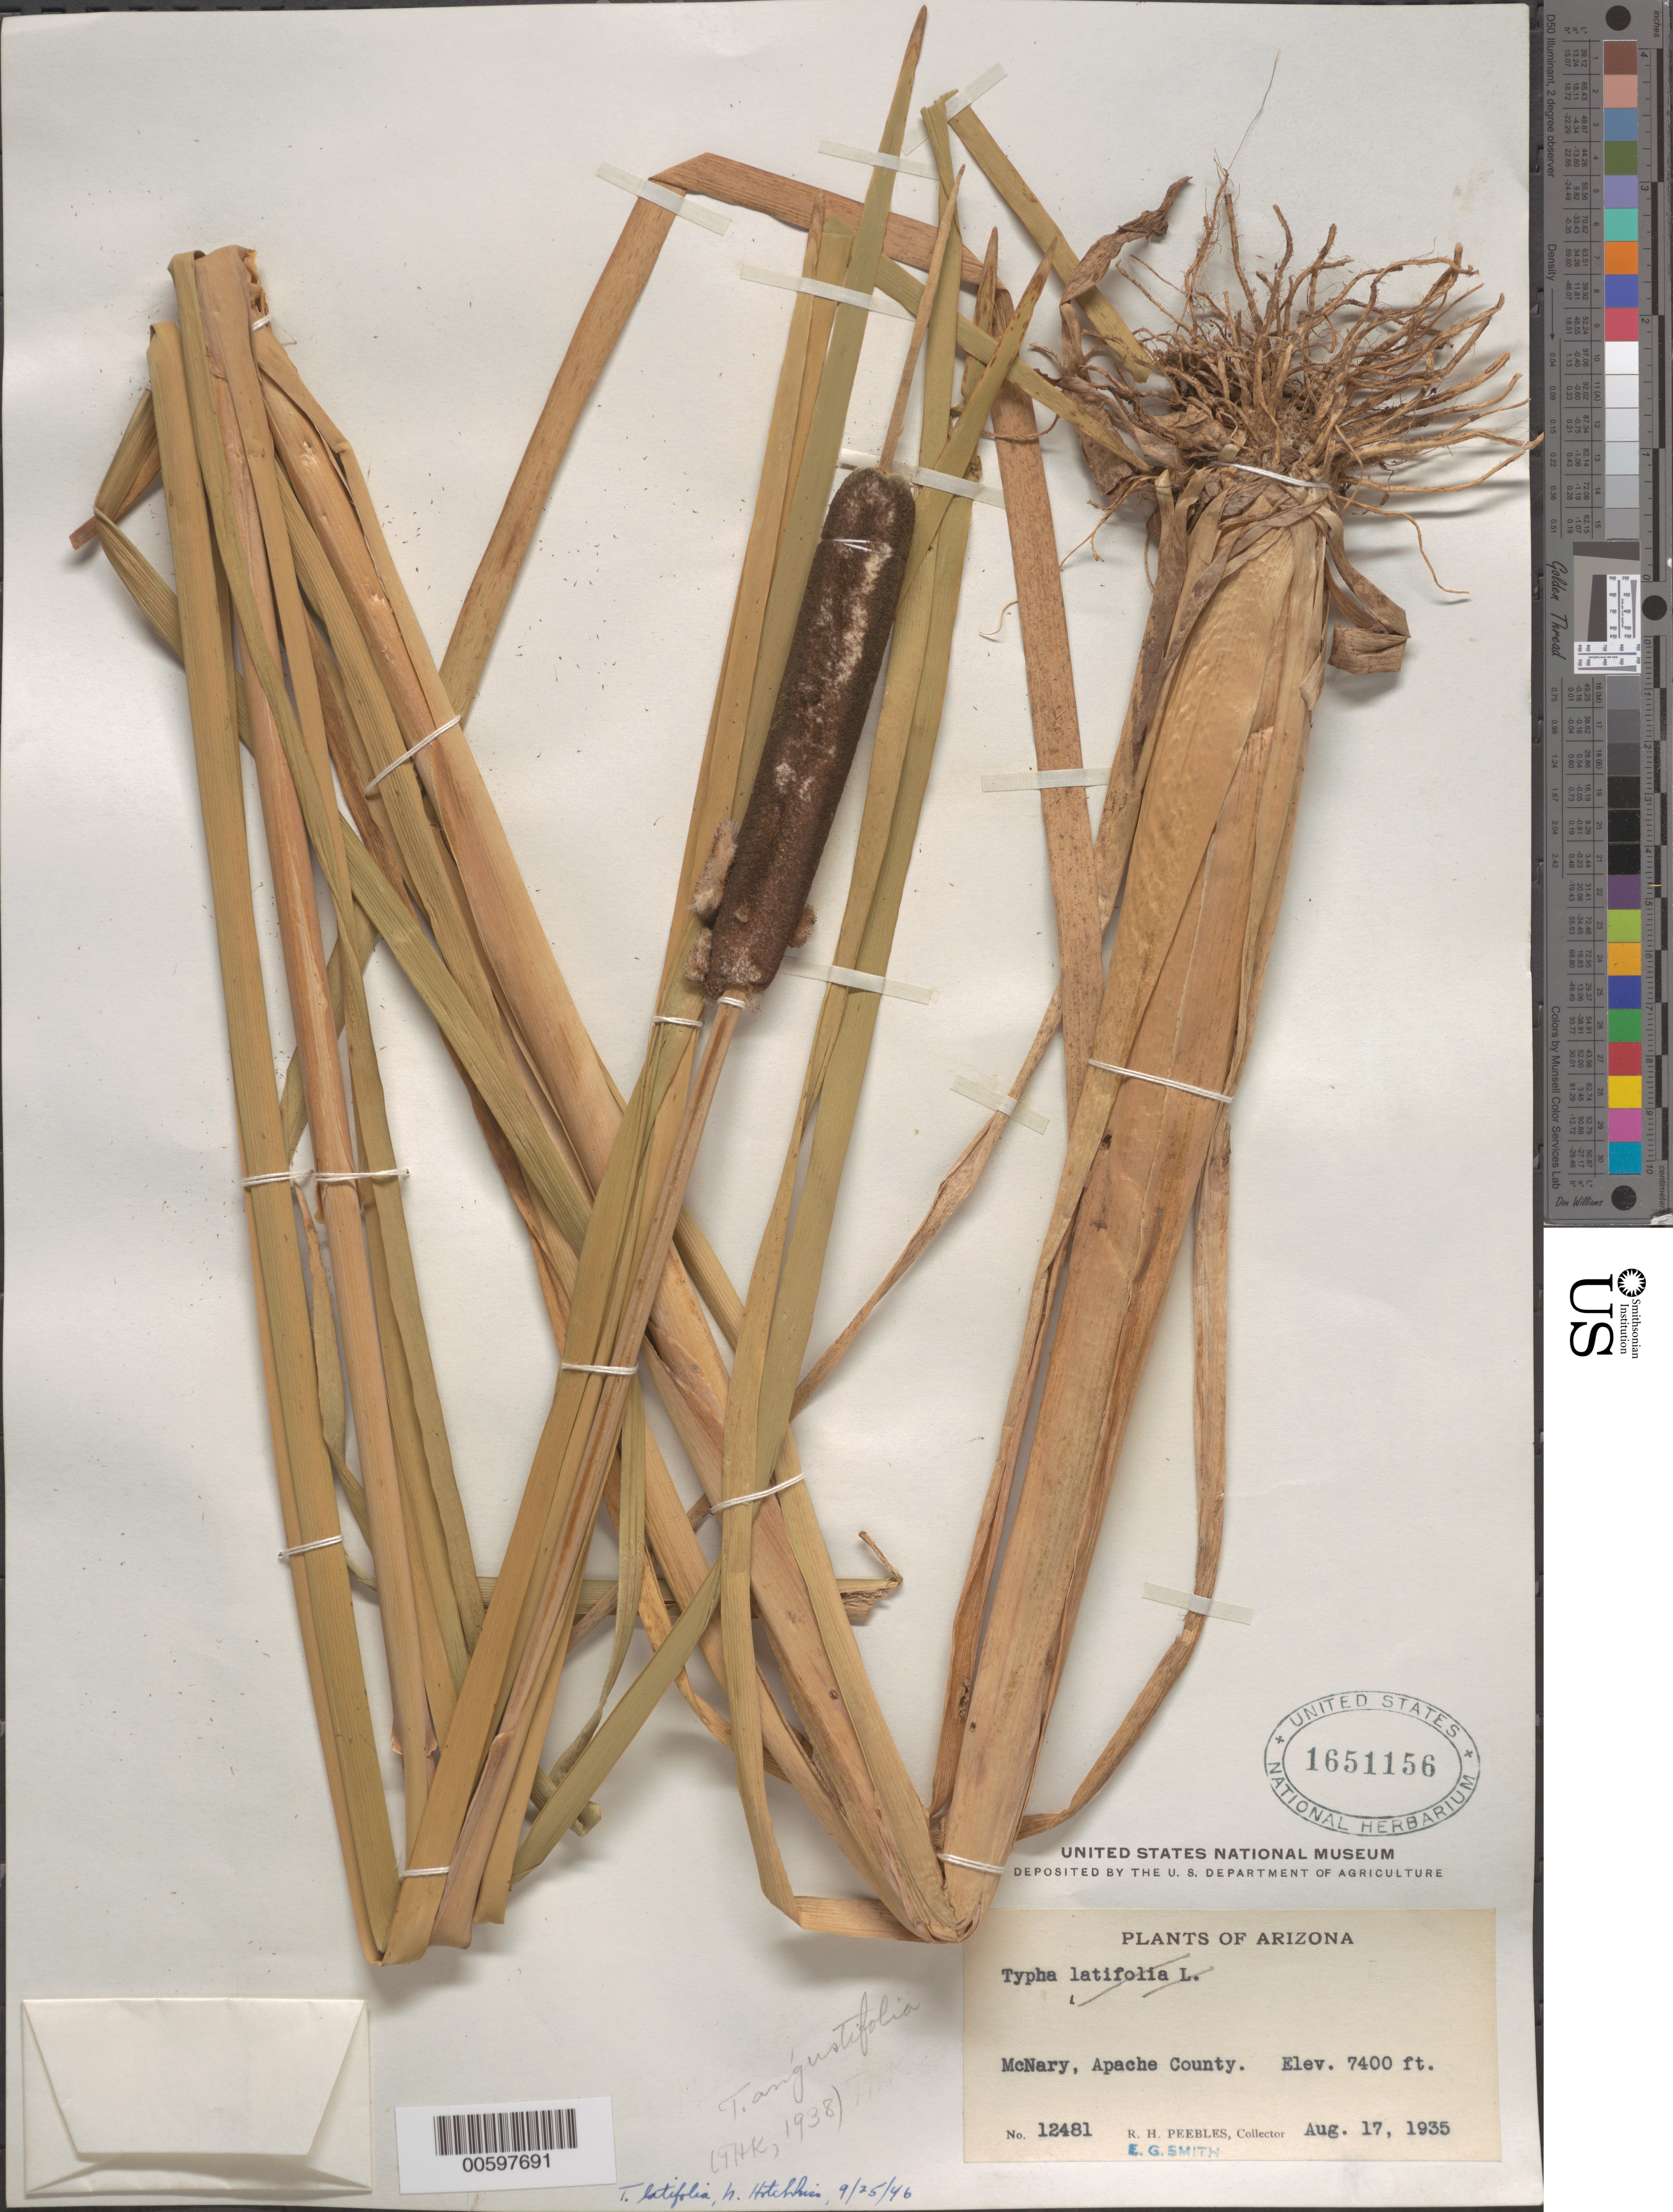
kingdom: Plantae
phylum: Tracheophyta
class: Liliopsida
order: Poales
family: Typhaceae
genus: Typha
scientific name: Typha latifolia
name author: L.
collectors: R. H. Peebles & E. G. Smith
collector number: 12481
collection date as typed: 17 Aug 1935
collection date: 1935-08-17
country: United States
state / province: Arizona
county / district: Apache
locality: McNary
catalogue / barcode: US 1651156